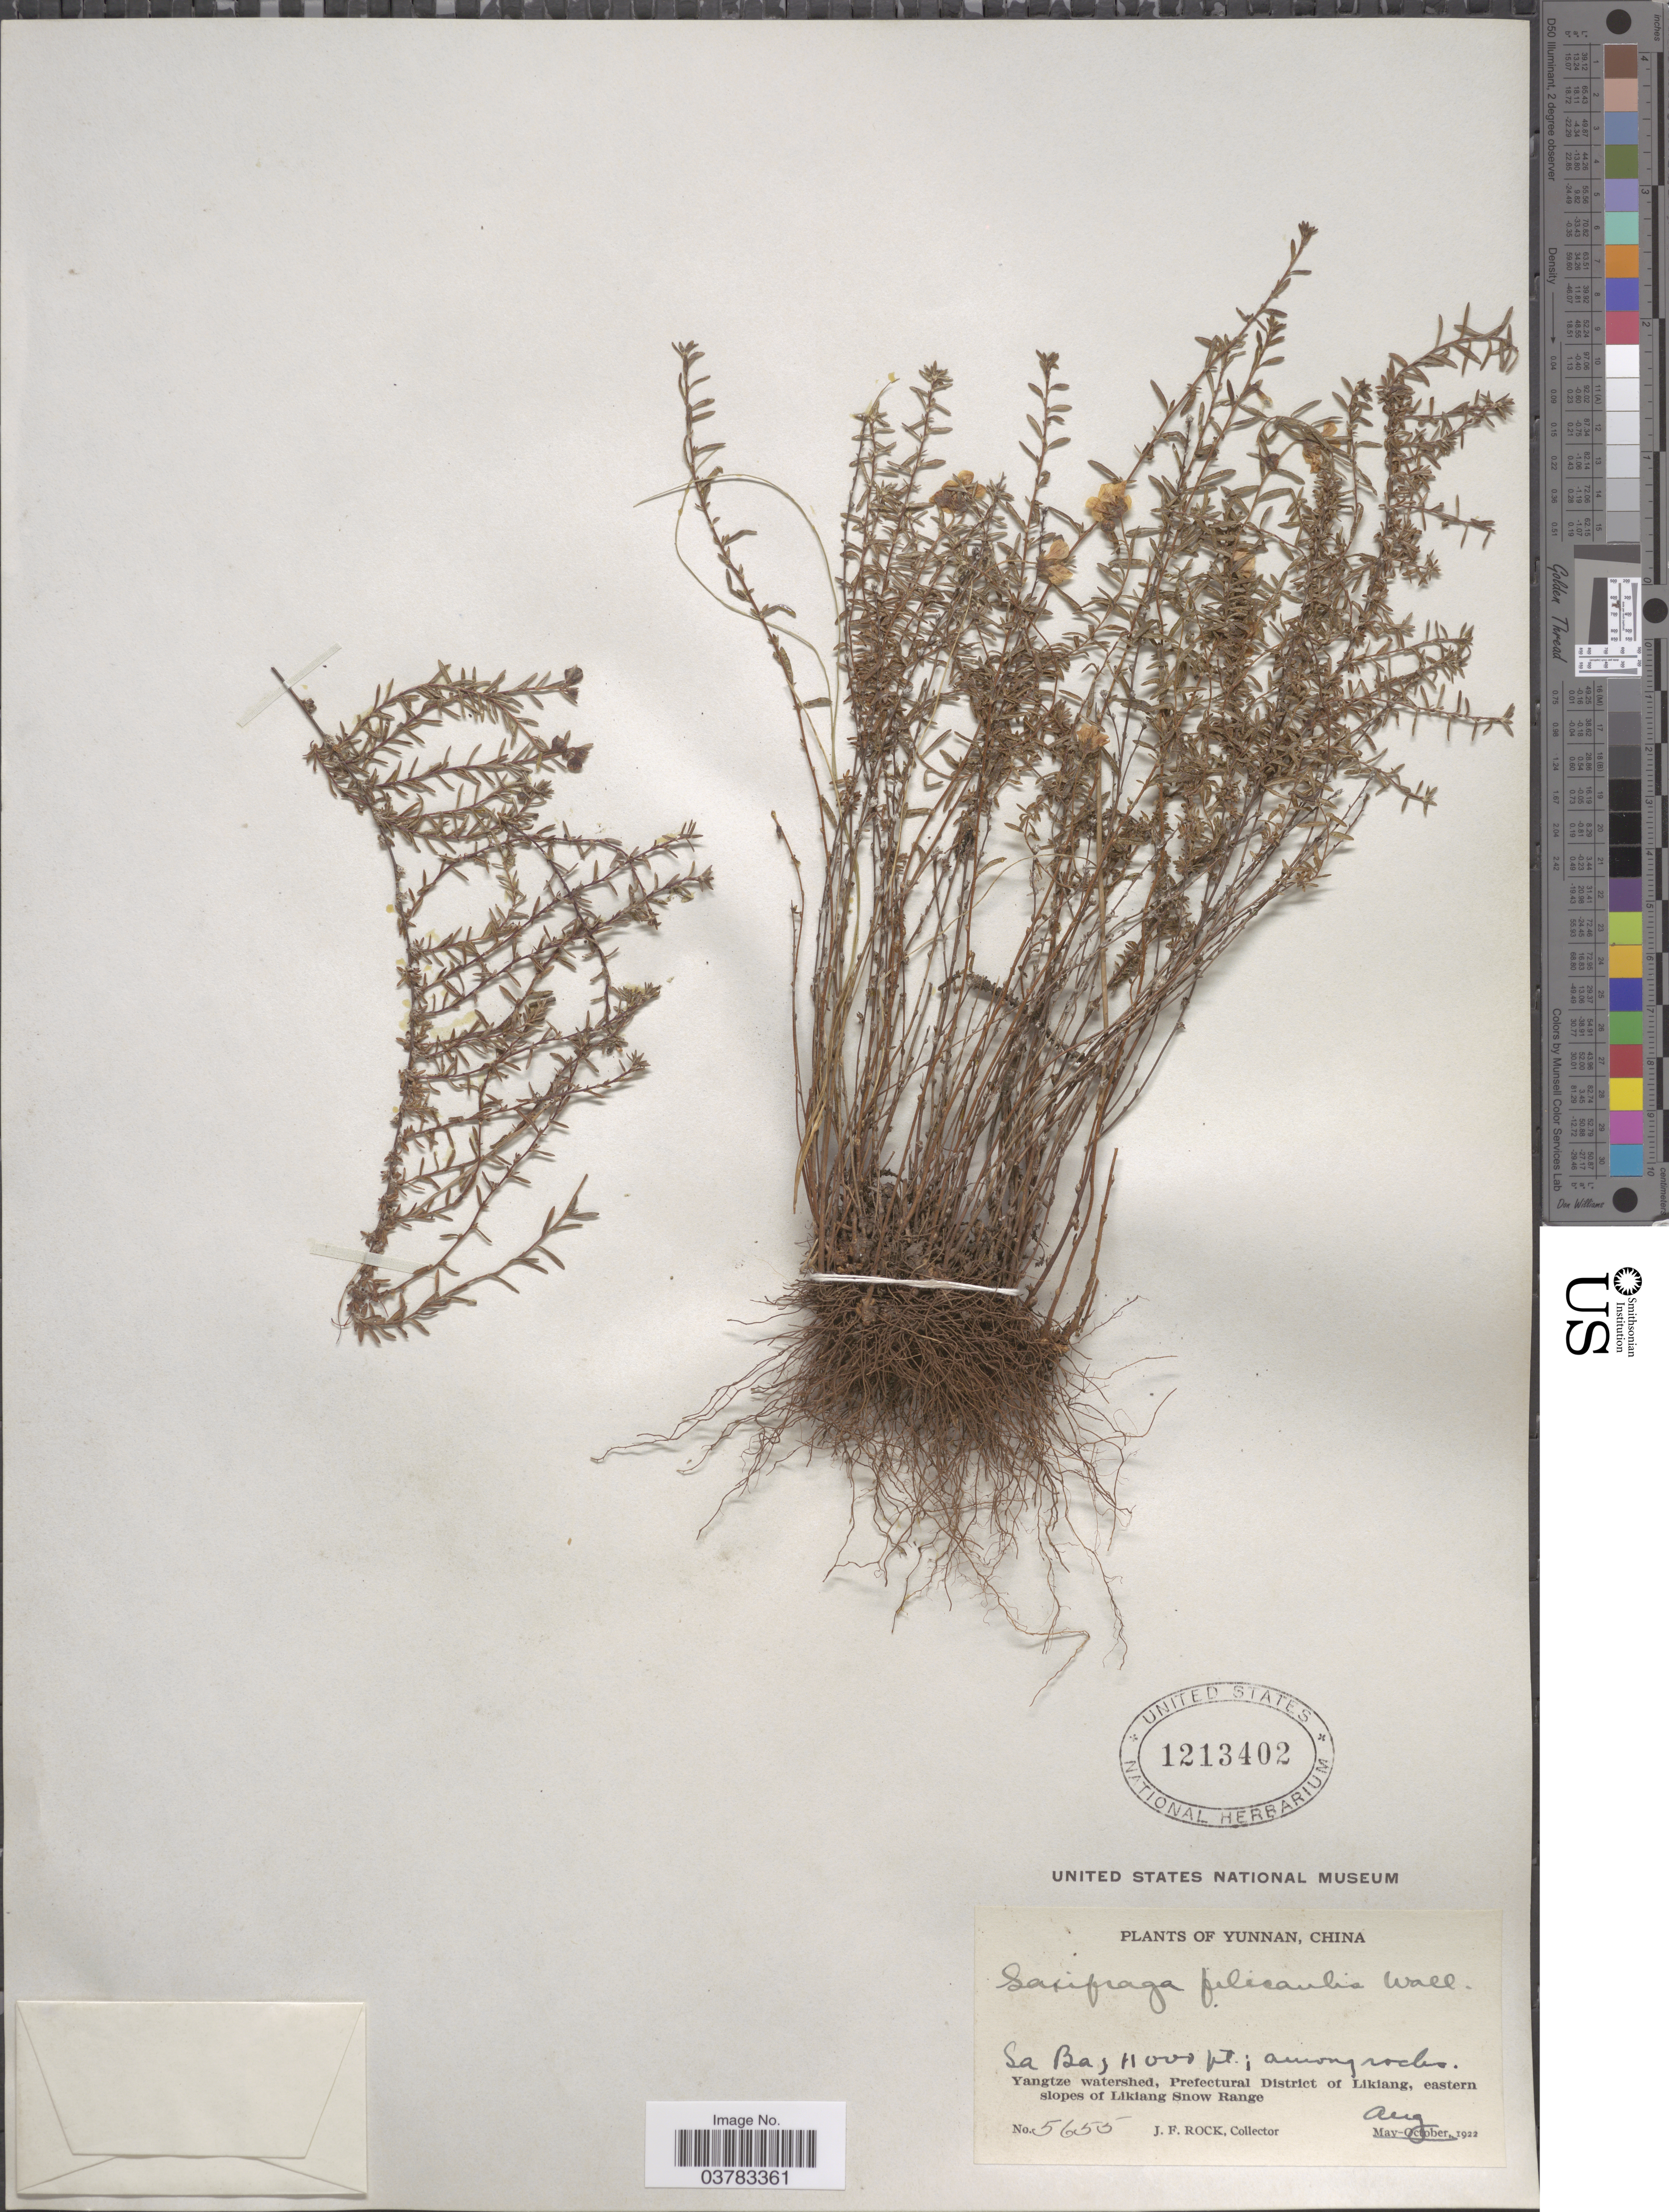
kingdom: Plantae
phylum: Tracheophyta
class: Magnoliopsida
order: Saxifragales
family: Saxifragaceae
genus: Saxifraga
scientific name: Saxifraga filicaulis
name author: Wall. ex Ser.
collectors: J. Rock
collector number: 5655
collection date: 1922-08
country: China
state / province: Yunnan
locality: Sa Ba. Yangtze watershed, Prefectural District of Likiang, eastern slopes of Likiang Snow Range.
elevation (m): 3353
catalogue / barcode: US 1213402